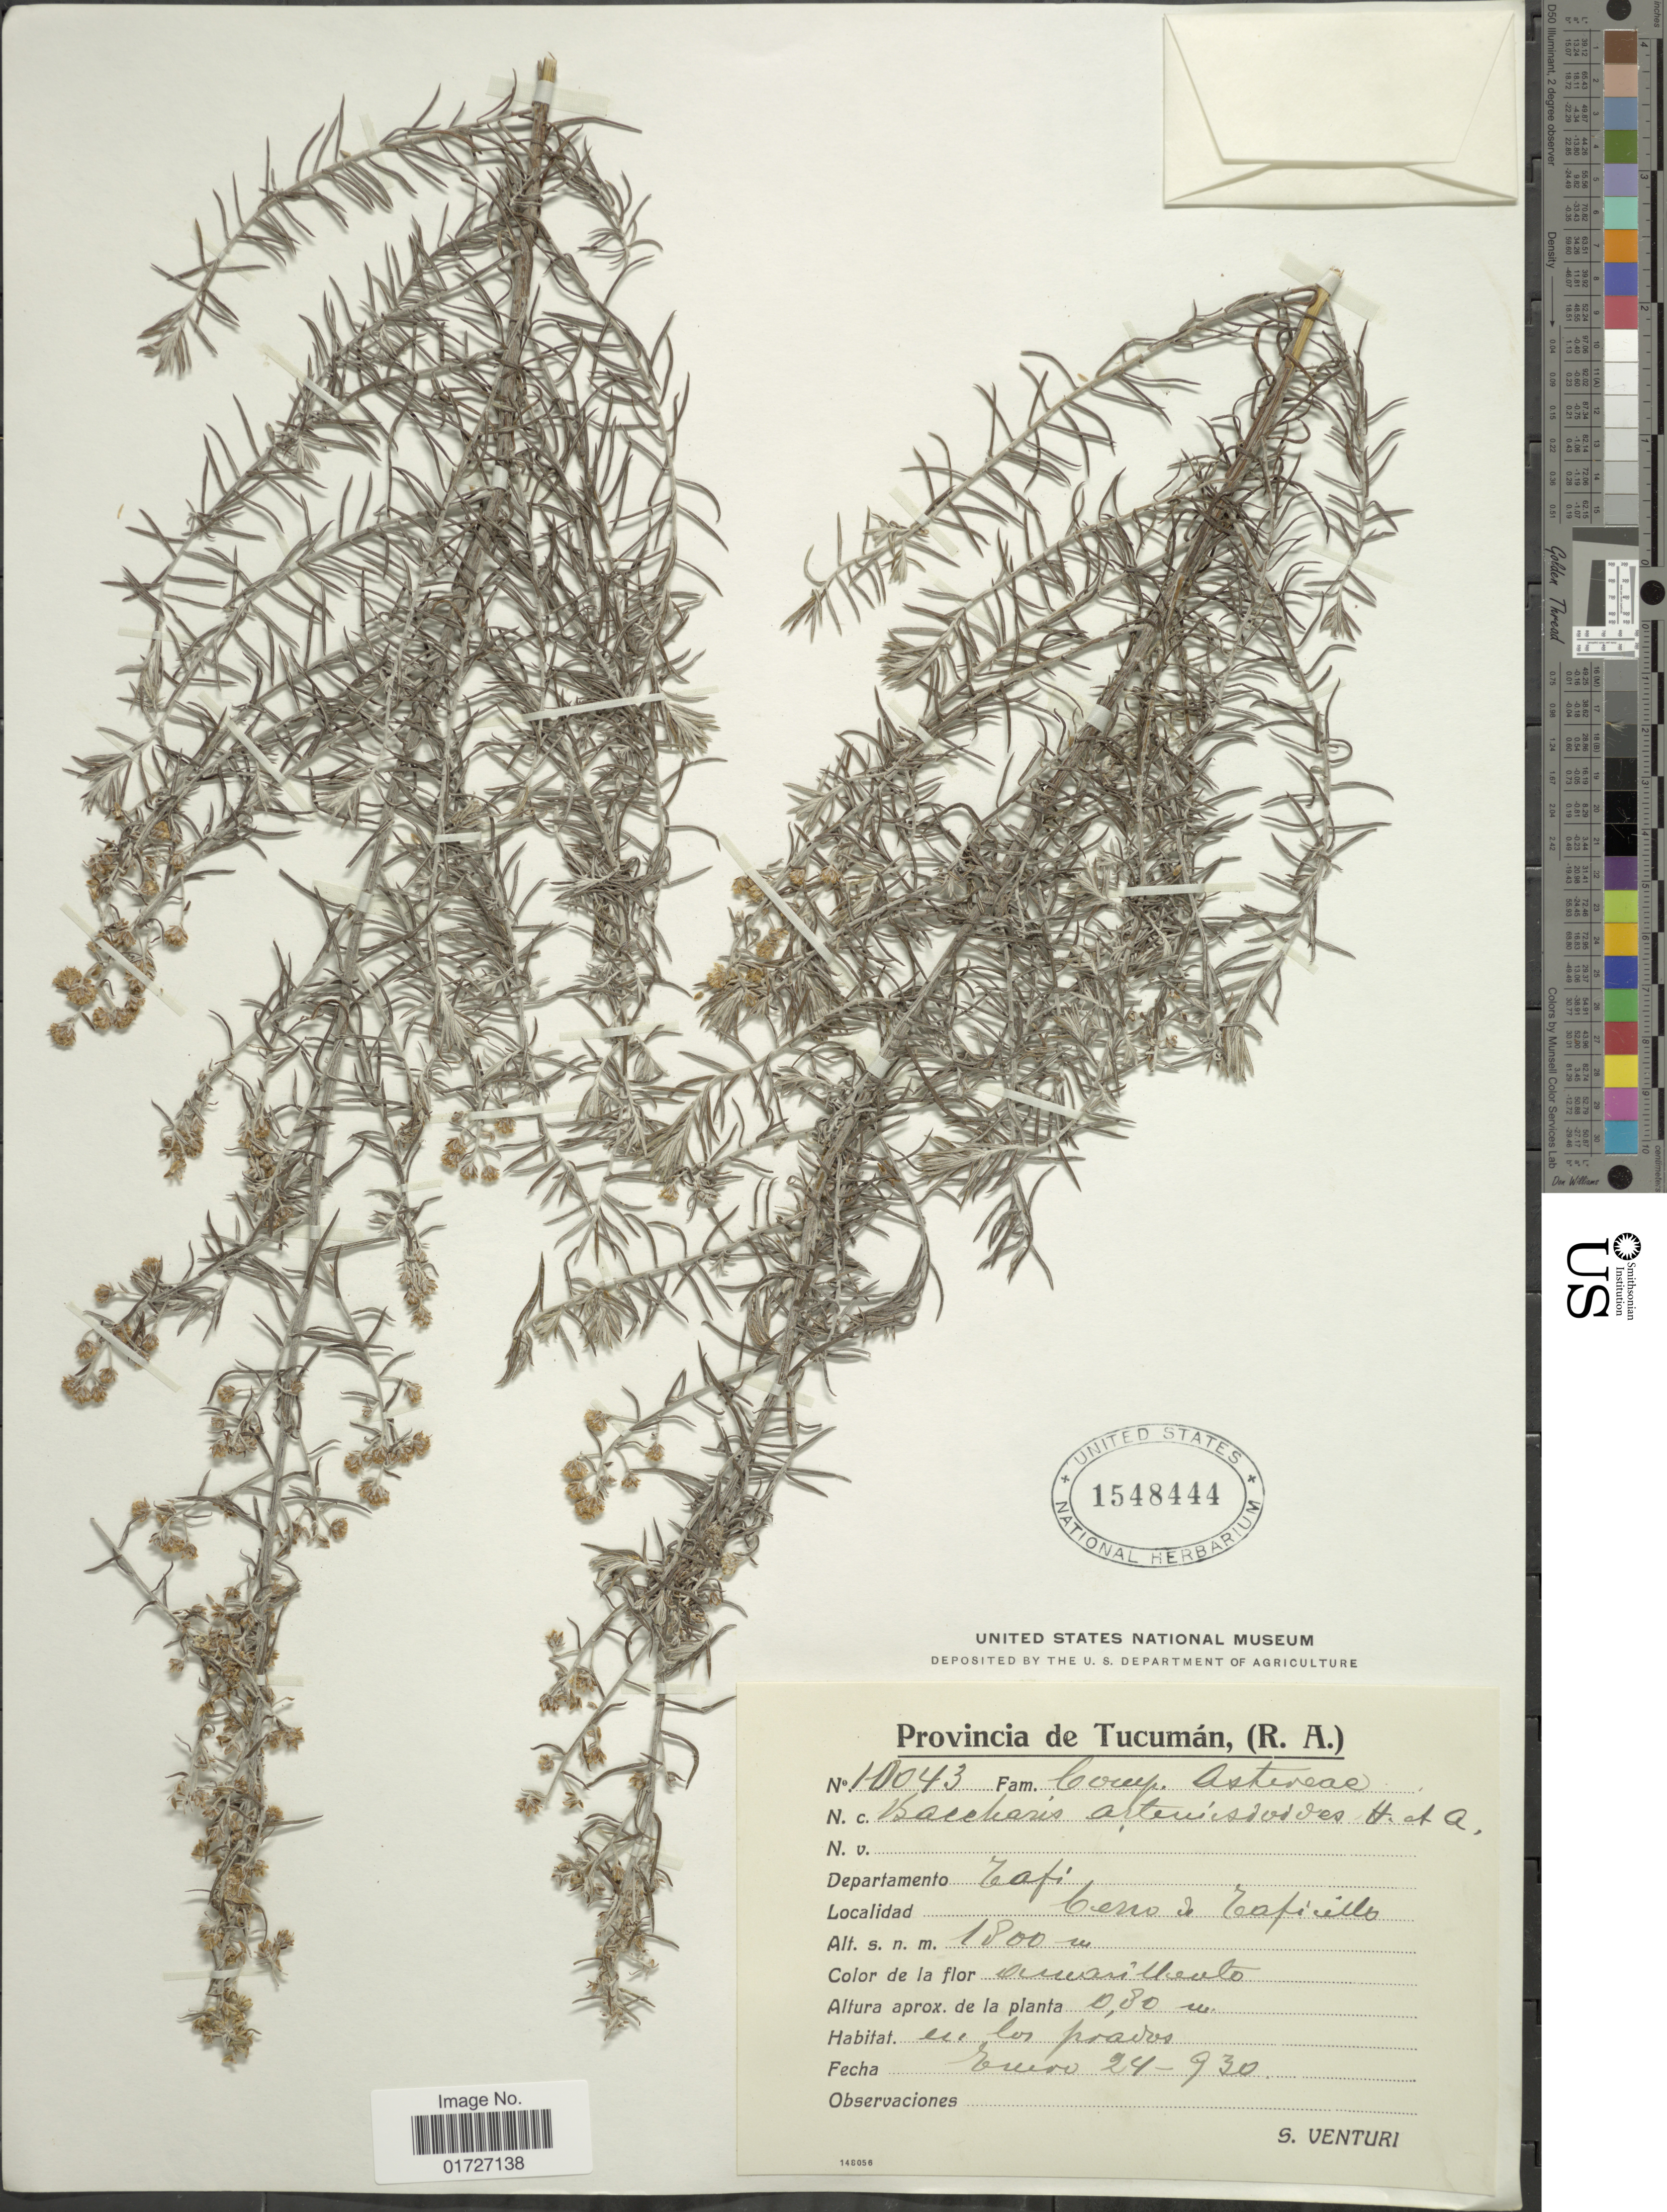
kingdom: Plantae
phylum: Tracheophyta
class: Magnoliopsida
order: Asterales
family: Asteraceae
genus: Baccharis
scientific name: Baccharis artemisioides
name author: Hook. & Arn.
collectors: S. Venturi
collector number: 10043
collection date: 1930-01-24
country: Argentina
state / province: Tucuman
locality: Departamento Tafi, Cerro de Taficillo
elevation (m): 1800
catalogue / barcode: US 1548444